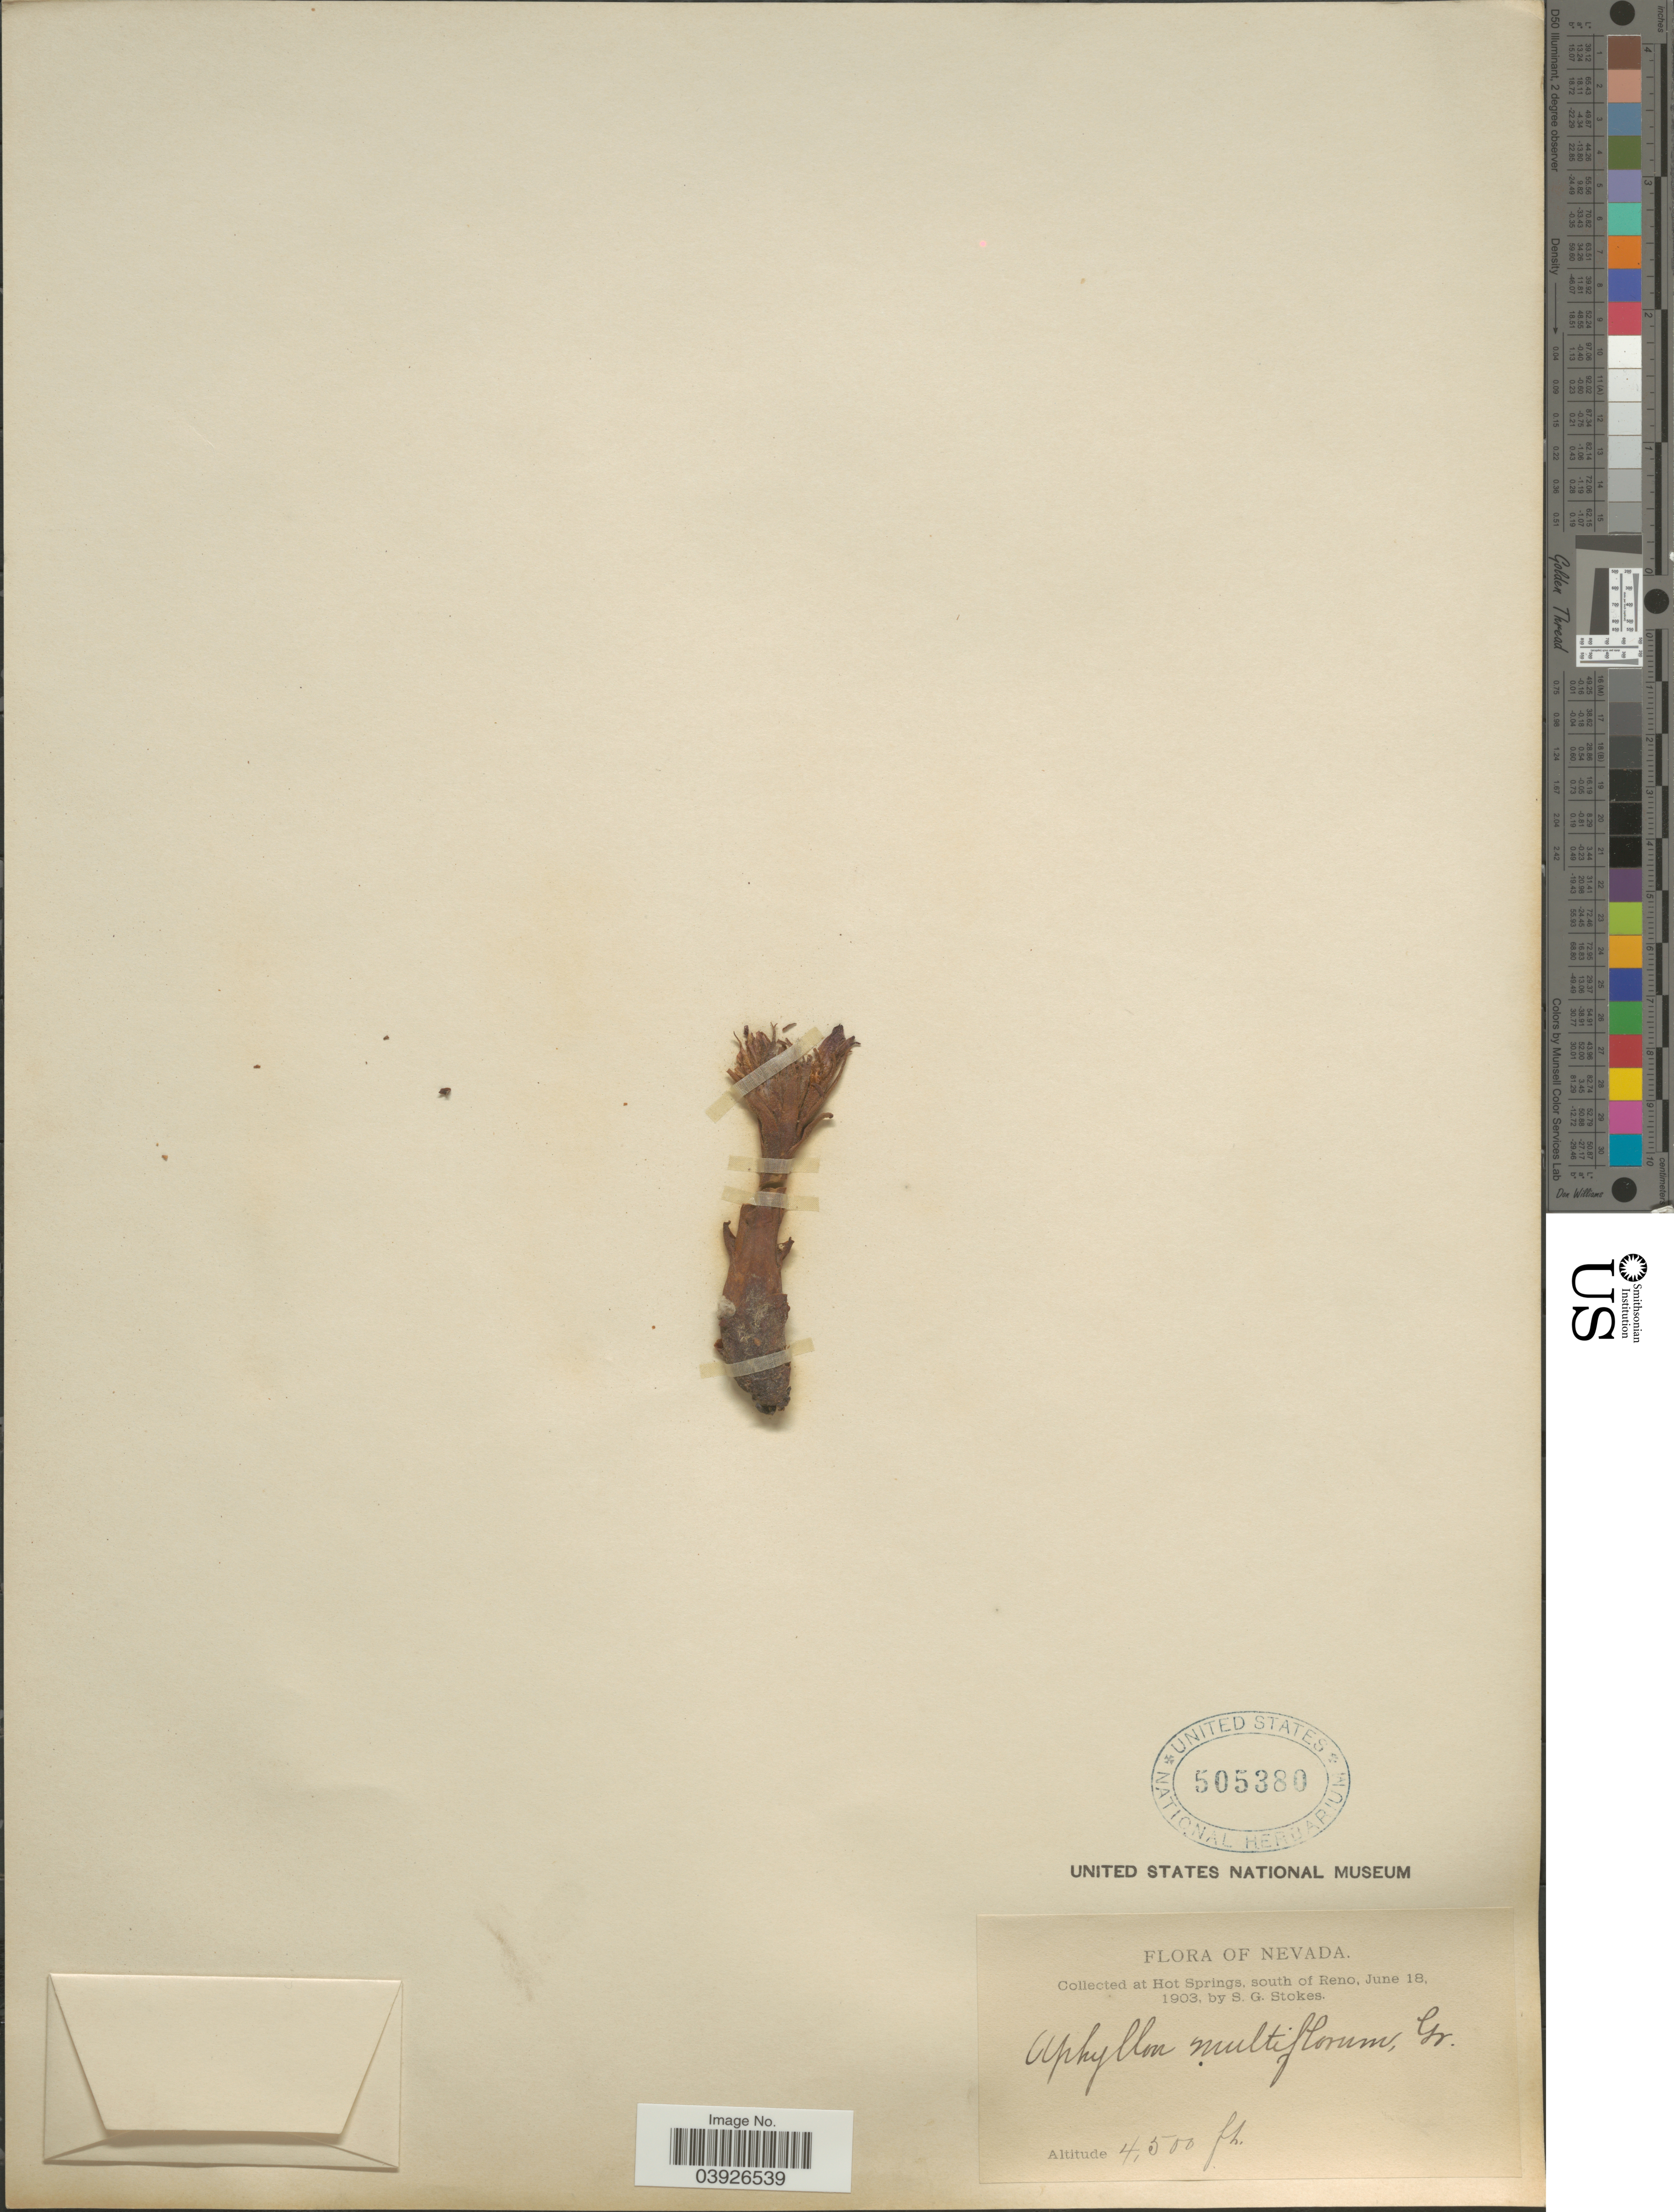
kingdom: Plantae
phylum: Tracheophyta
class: Magnoliopsida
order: Lamiales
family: Orobanchaceae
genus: Orobanche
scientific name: Orobanche multiflora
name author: Nutt.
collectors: S. G. Stokes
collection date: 1903-06-18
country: United States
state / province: Nevada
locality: Hot Springs, south of Reno.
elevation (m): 1372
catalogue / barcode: US 505380